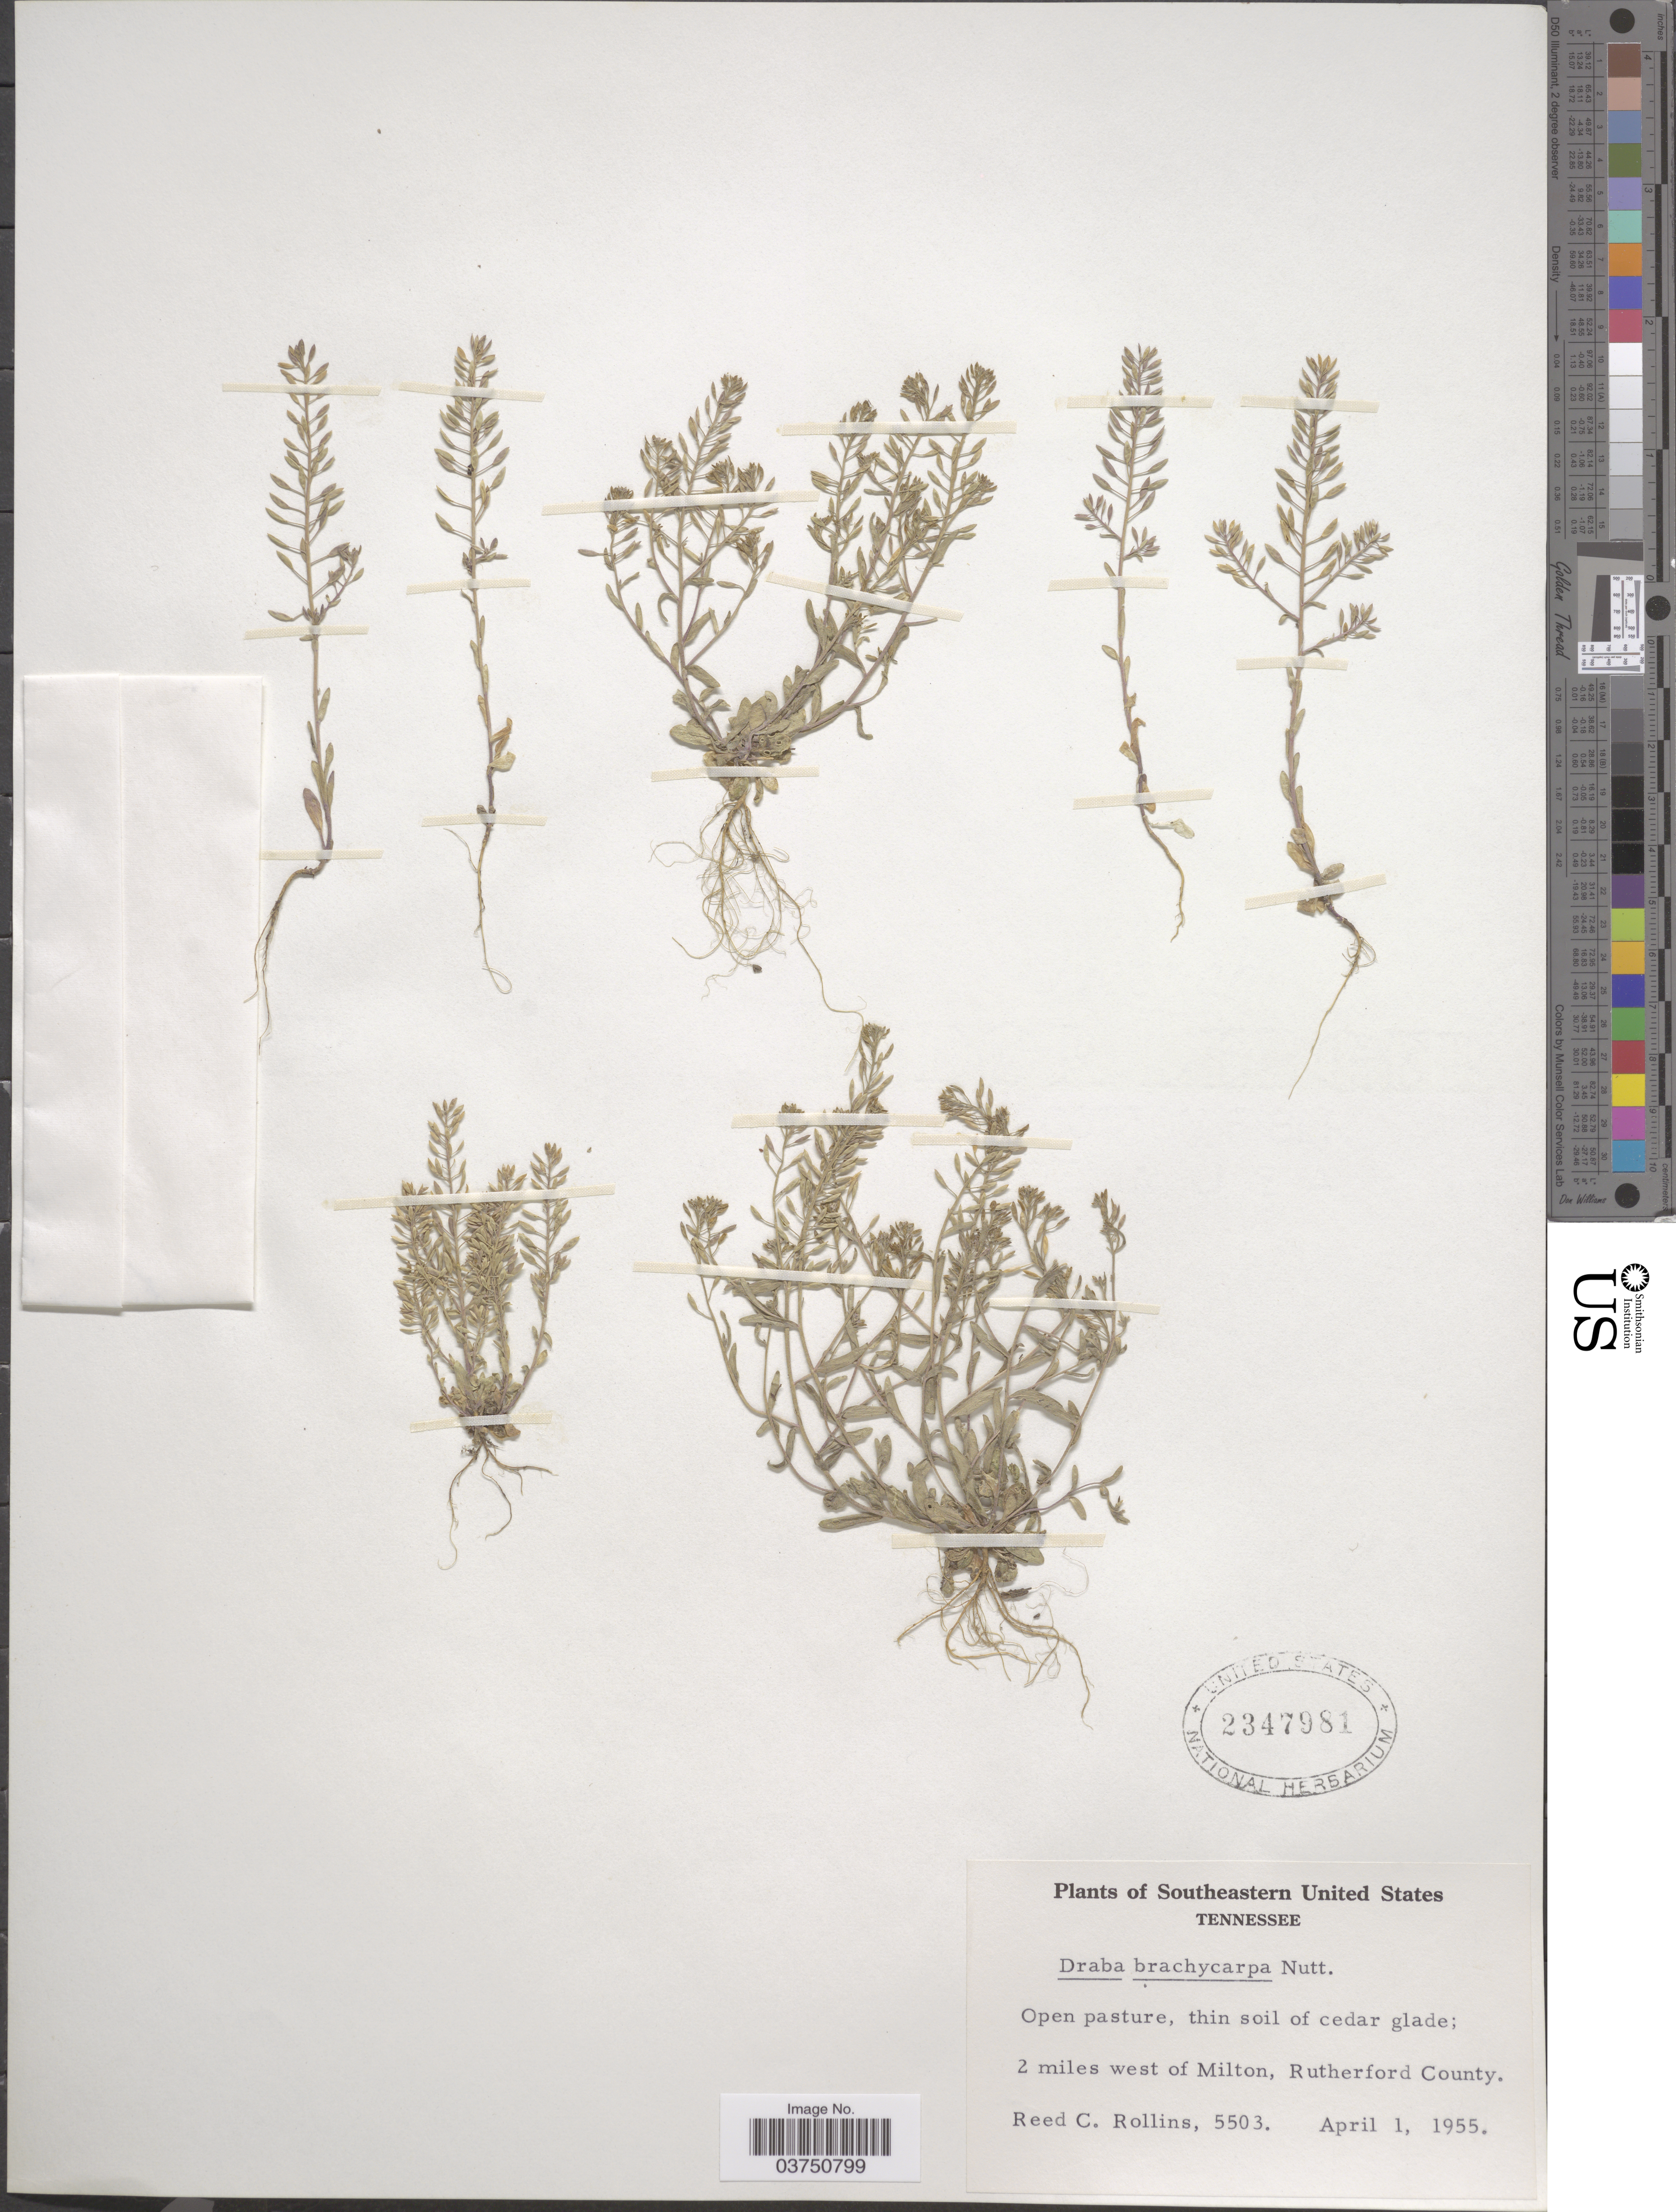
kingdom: Plantae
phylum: Tracheophyta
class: Magnoliopsida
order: Brassicales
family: Brassicaceae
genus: Draba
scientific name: Draba brachycarpa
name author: (Nutt.) Torr. & A. Gray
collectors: R. C. Rollins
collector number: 5503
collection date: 1955-04-01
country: United States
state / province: Tennessee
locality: Southeastern United States. 2 miles west of Milton, Rutherford County.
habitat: open pasture; thin soil of cedar glade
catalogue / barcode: US 2347981